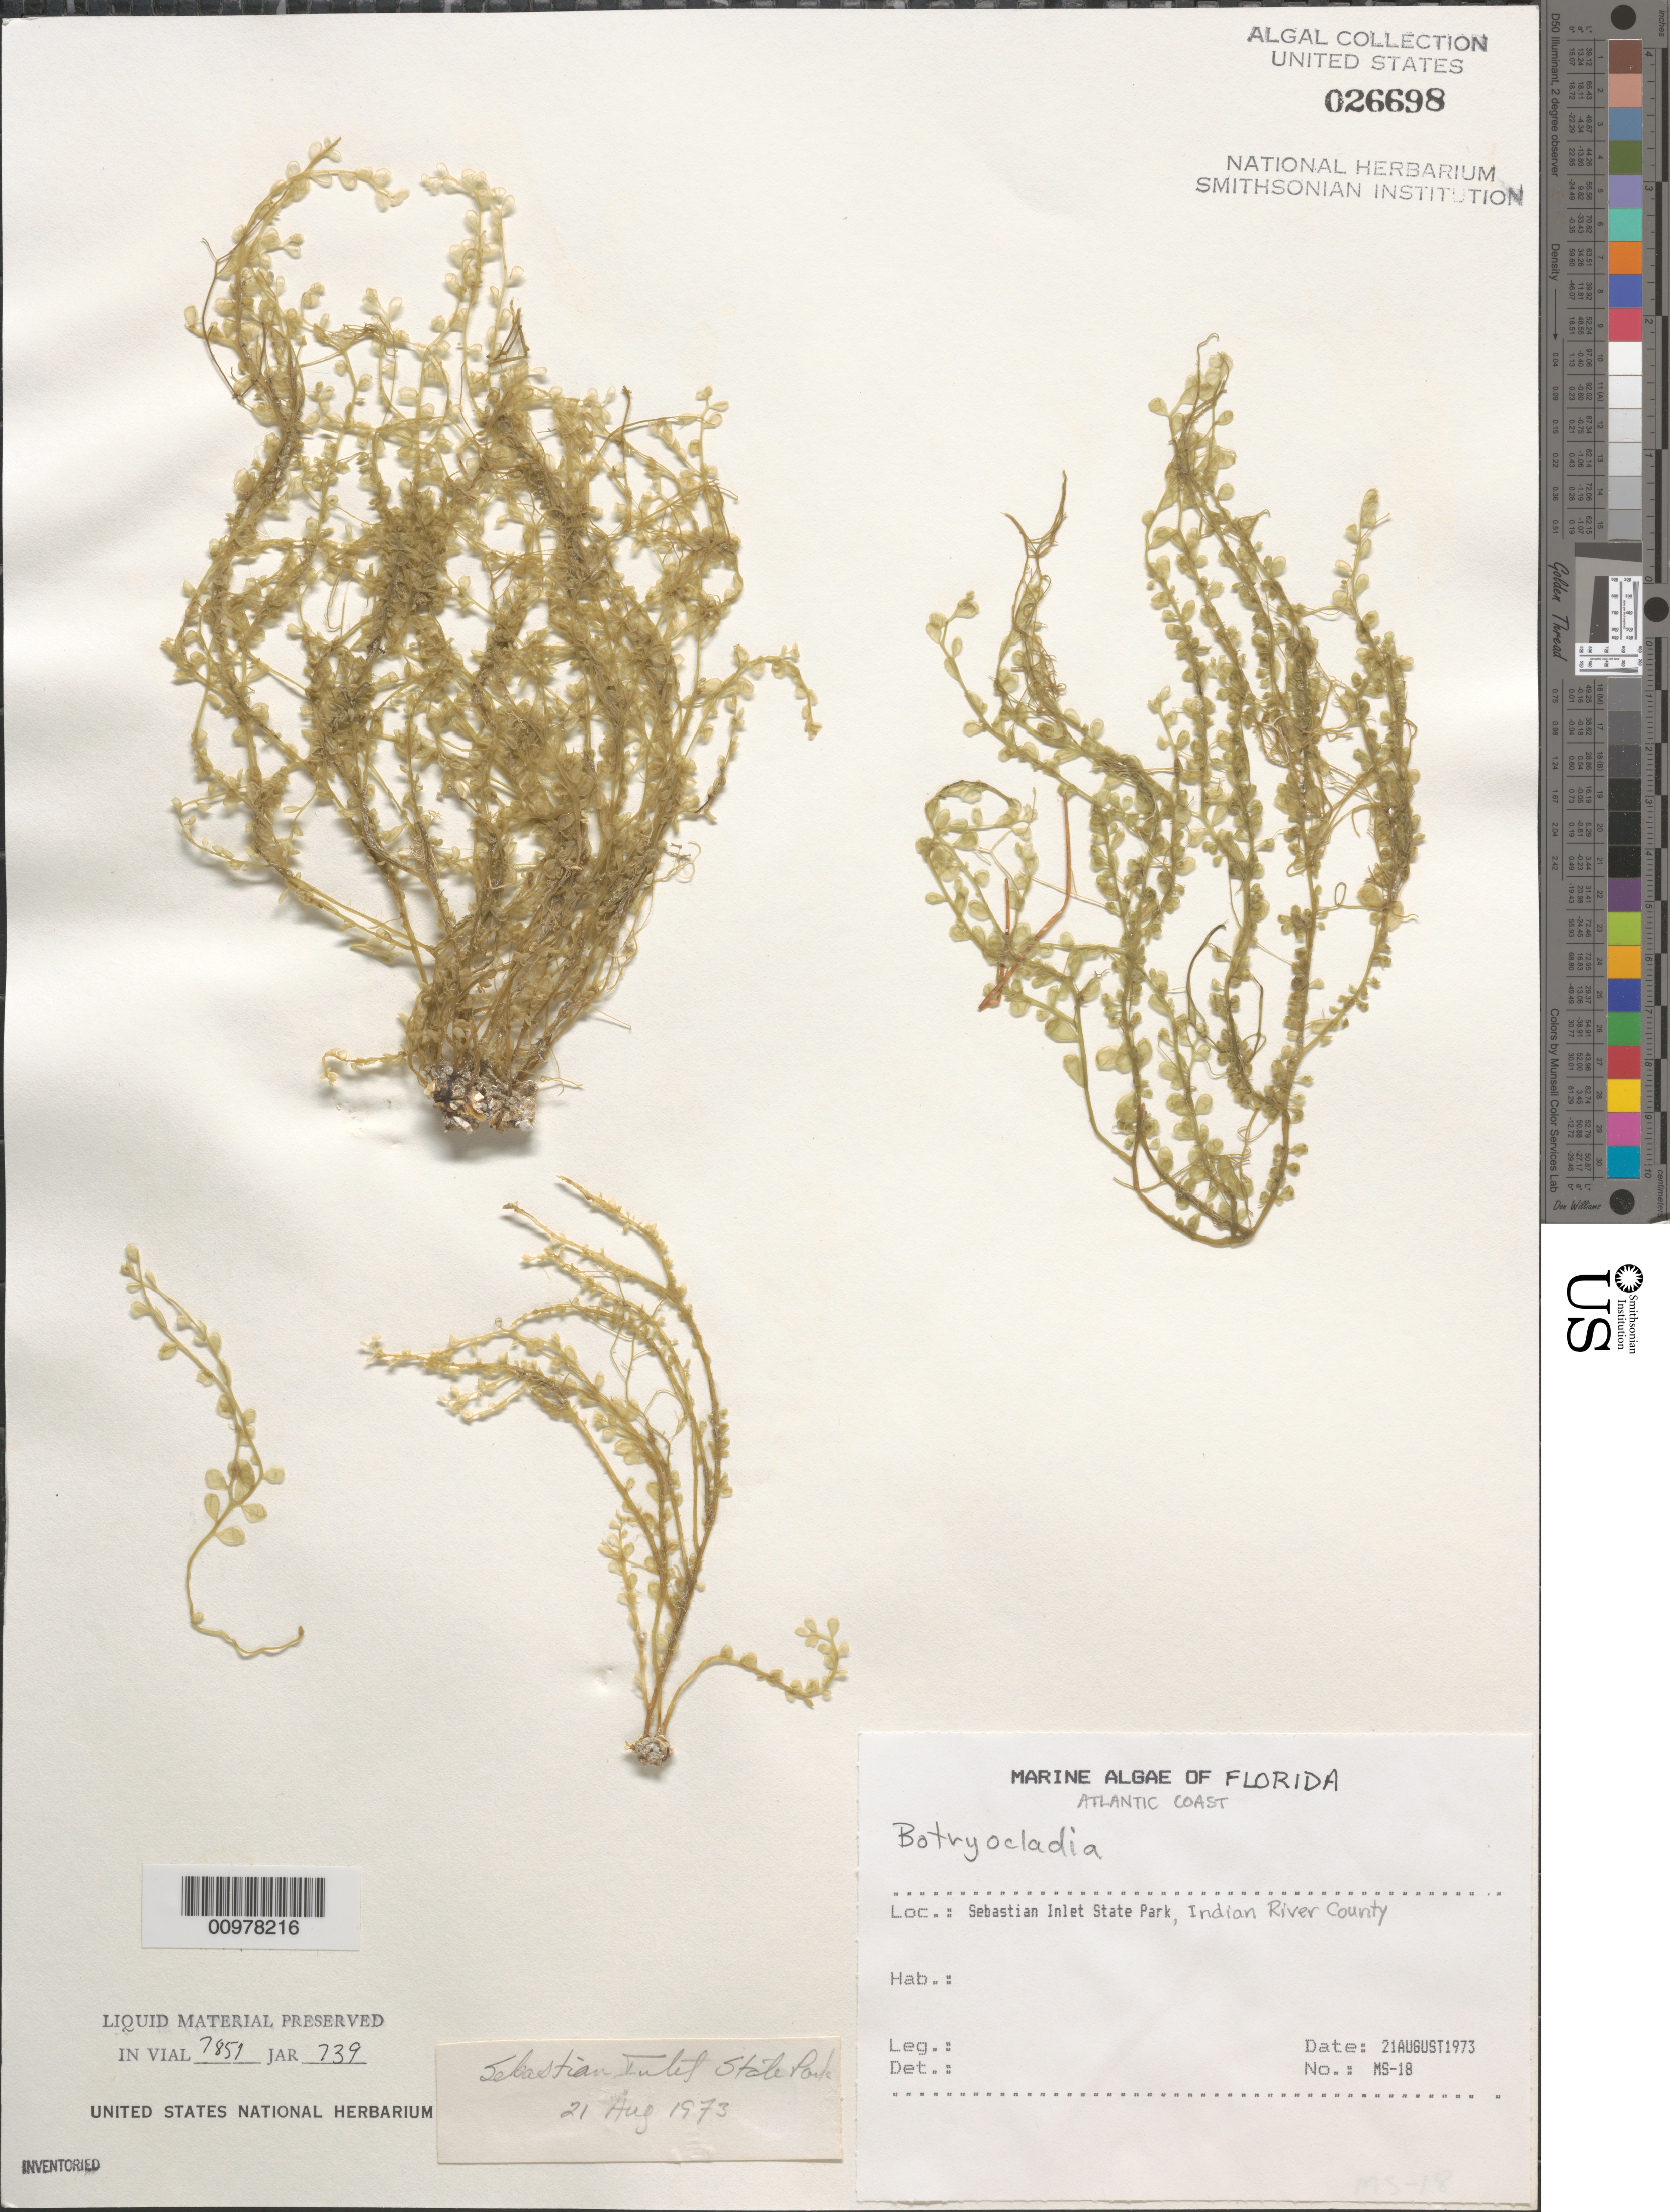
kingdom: Plantae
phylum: Rhodophyta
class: Florideophyceae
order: Rhodymeniales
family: Rhodymeniaceae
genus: Botryocladia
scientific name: Botryocladia sp.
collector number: MS-18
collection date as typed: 21 Aug 1973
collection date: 1973-08-21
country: United States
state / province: Florida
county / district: Indian River County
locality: Sebastian Inlet State Park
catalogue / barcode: US 26698